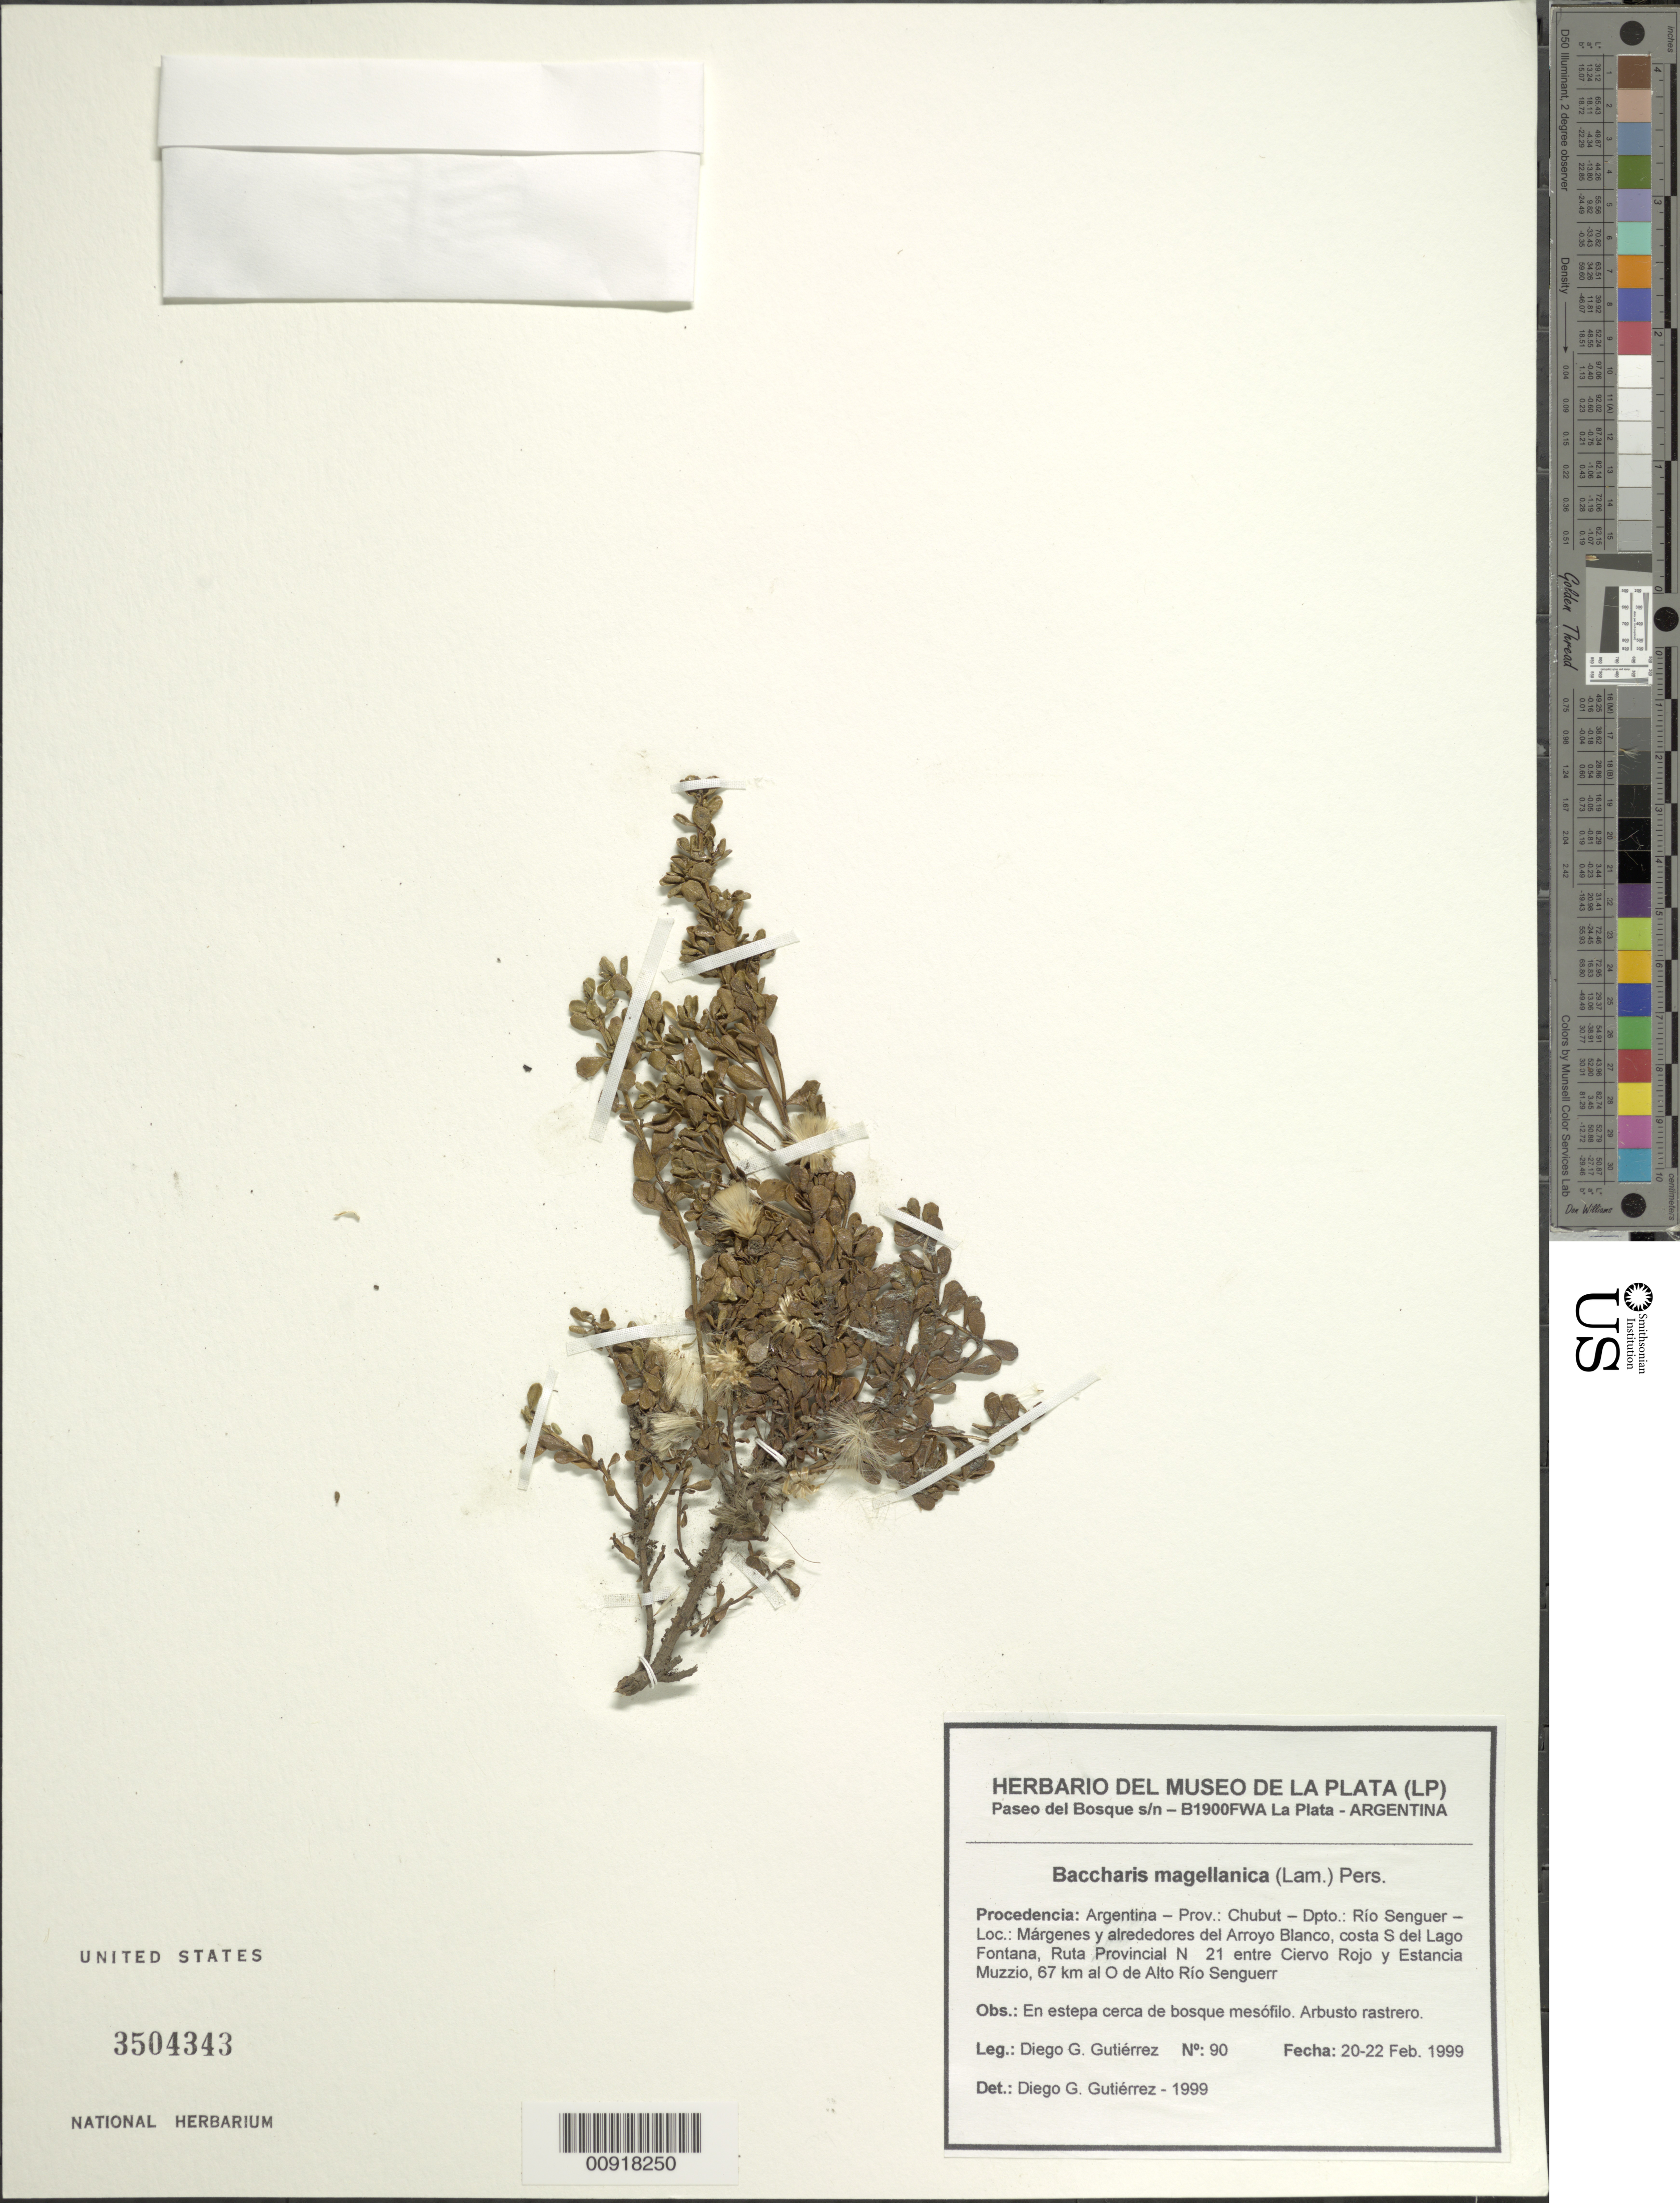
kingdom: Plantae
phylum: Tracheophyta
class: Magnoliopsida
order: Asterales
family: Asteraceae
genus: Baccharis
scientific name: Baccharis magellanica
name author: (Lam.) Pers.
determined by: Gutierrez, D. G.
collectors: D. G. Gutiérrez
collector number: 90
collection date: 1999-02-20/1999-02-22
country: Argentina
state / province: Chubut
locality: Dpto. Río Senguer, Arroyo Blanco, costa S del Lago Fontant, Ruta Provincial No. 21, entre Ciervo rojo y Estancia Muzzio, 67 km O de Alto Río Senguer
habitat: En estepa cerca de bosque mesófilo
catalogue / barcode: US 3504343